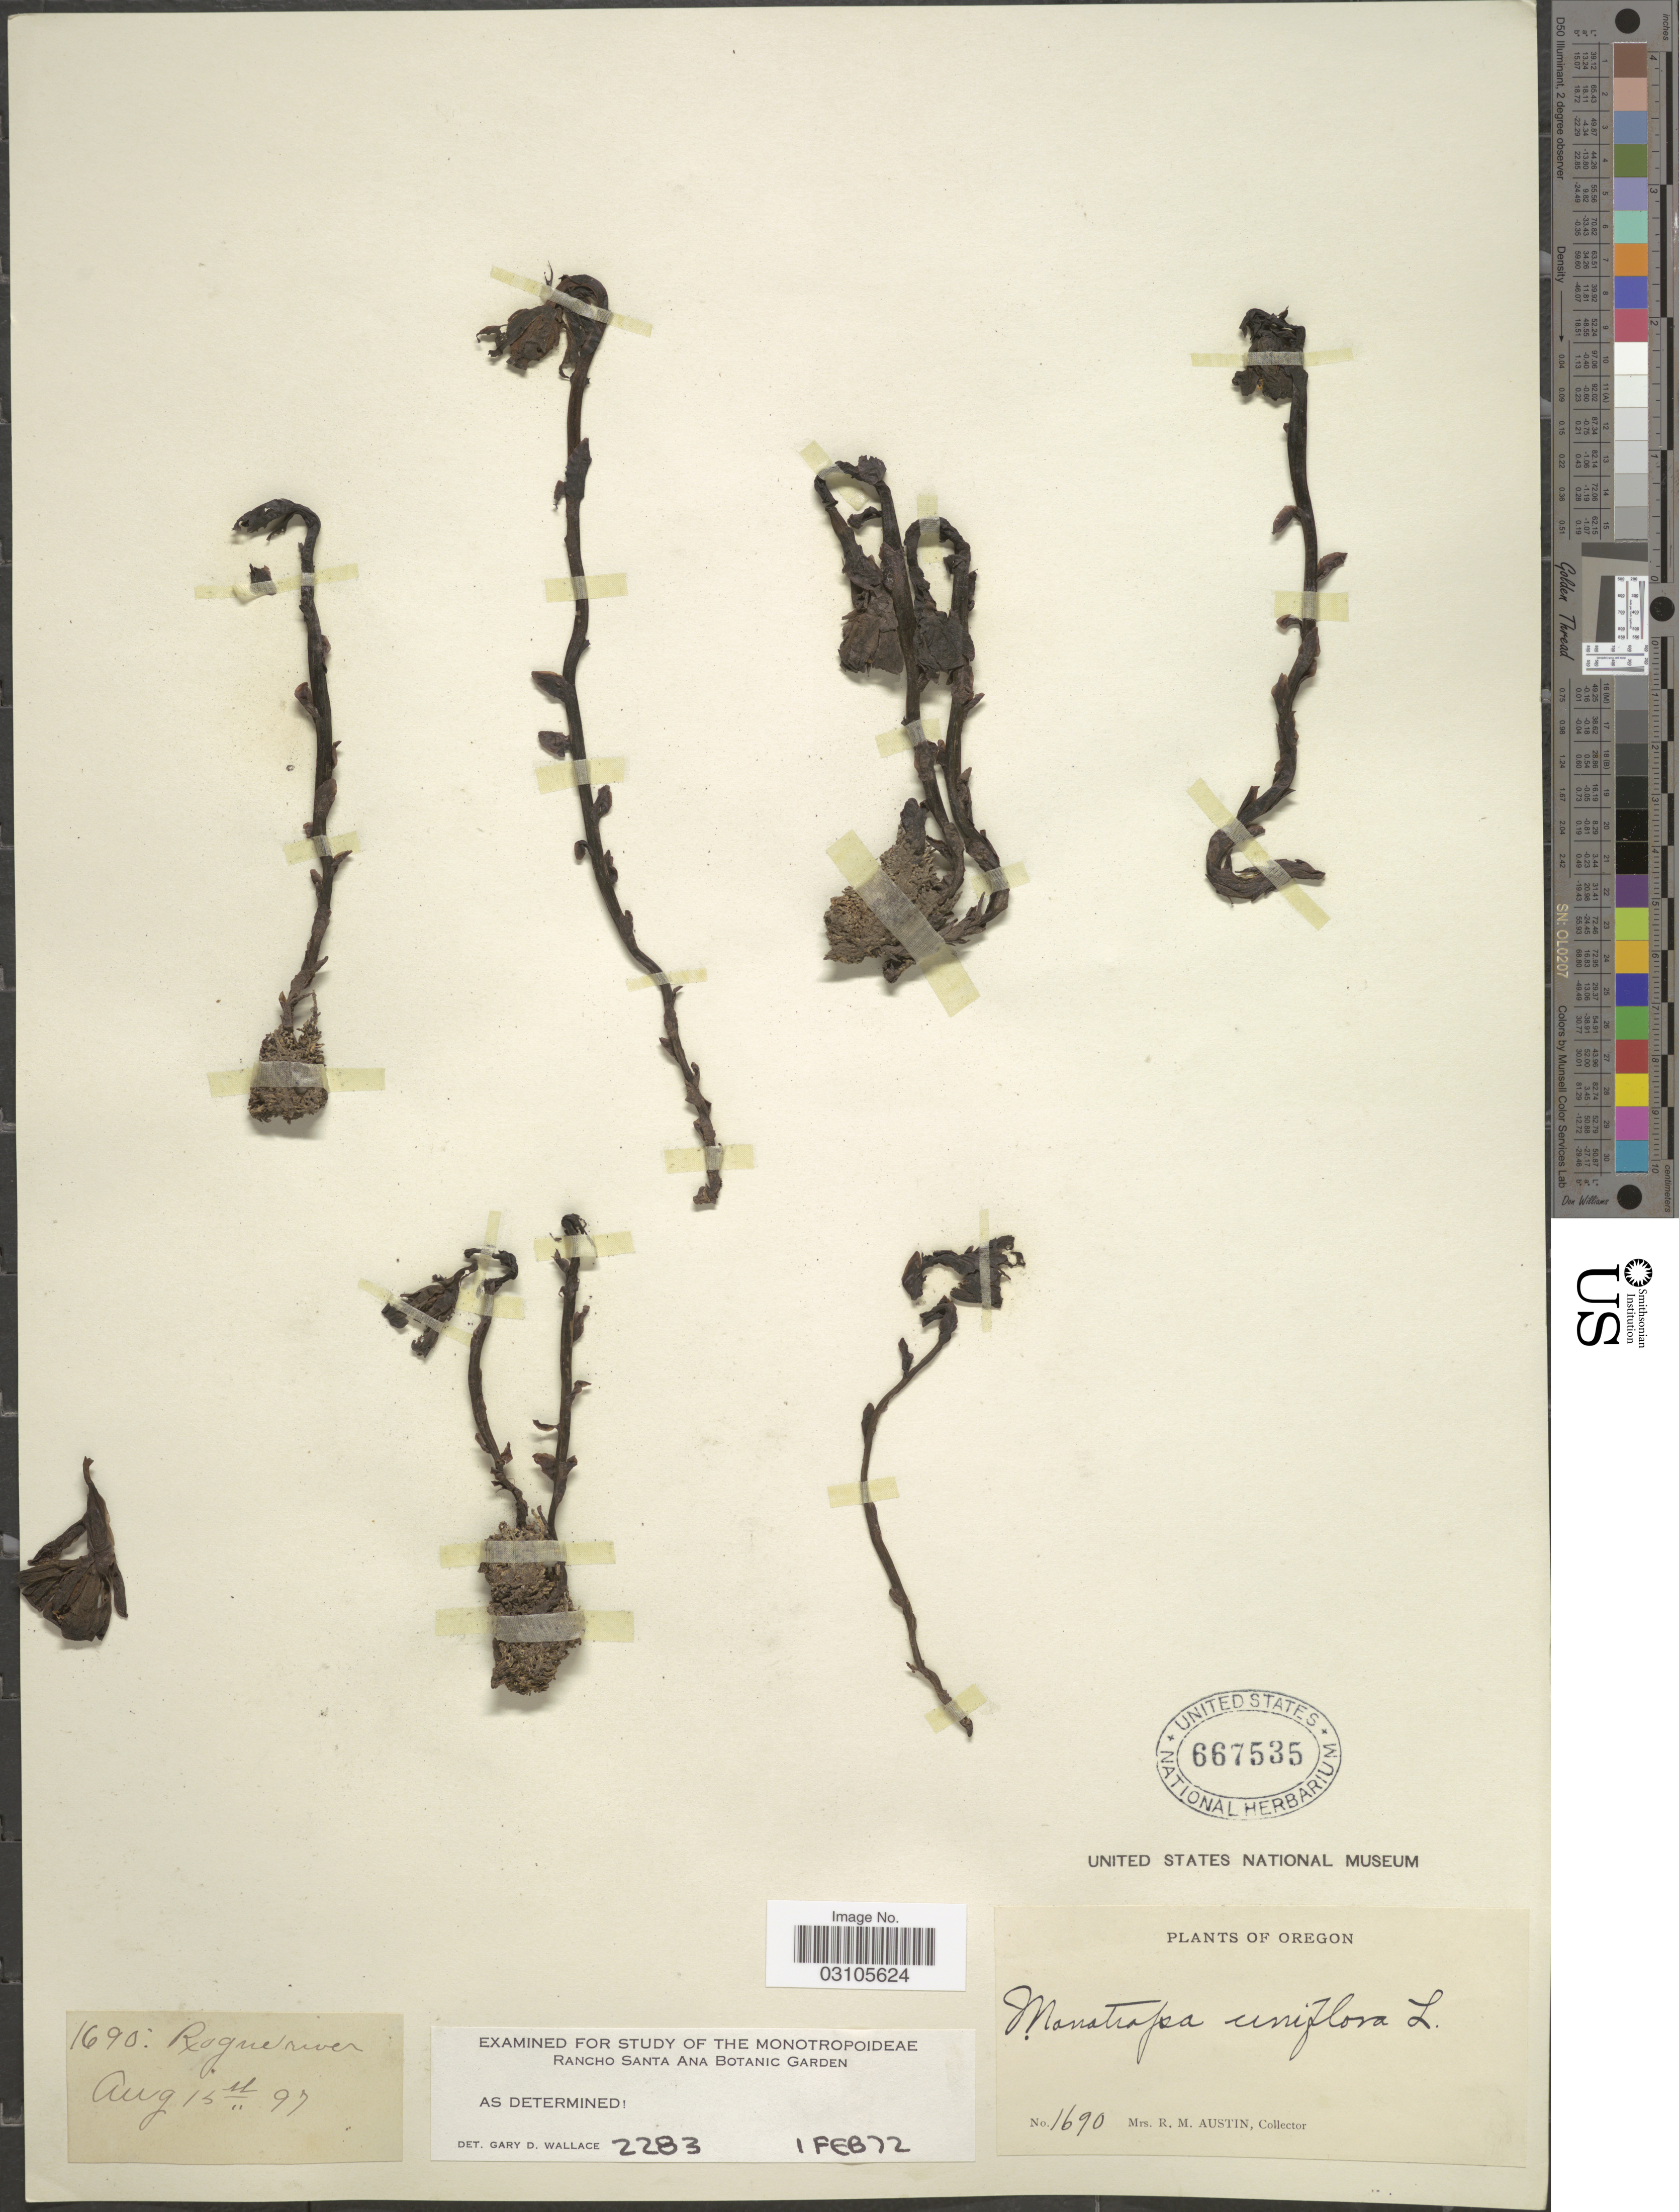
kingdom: Plantae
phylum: Tracheophyta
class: Magnoliopsida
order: Ericales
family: Ericaceae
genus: Monotropa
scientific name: Monotropa uniflora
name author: L.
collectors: R. Austin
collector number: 1690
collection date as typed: Transcribed d/m/y: 15/8/97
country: United States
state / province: Oregon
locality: Rogue river.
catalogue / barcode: US 667535